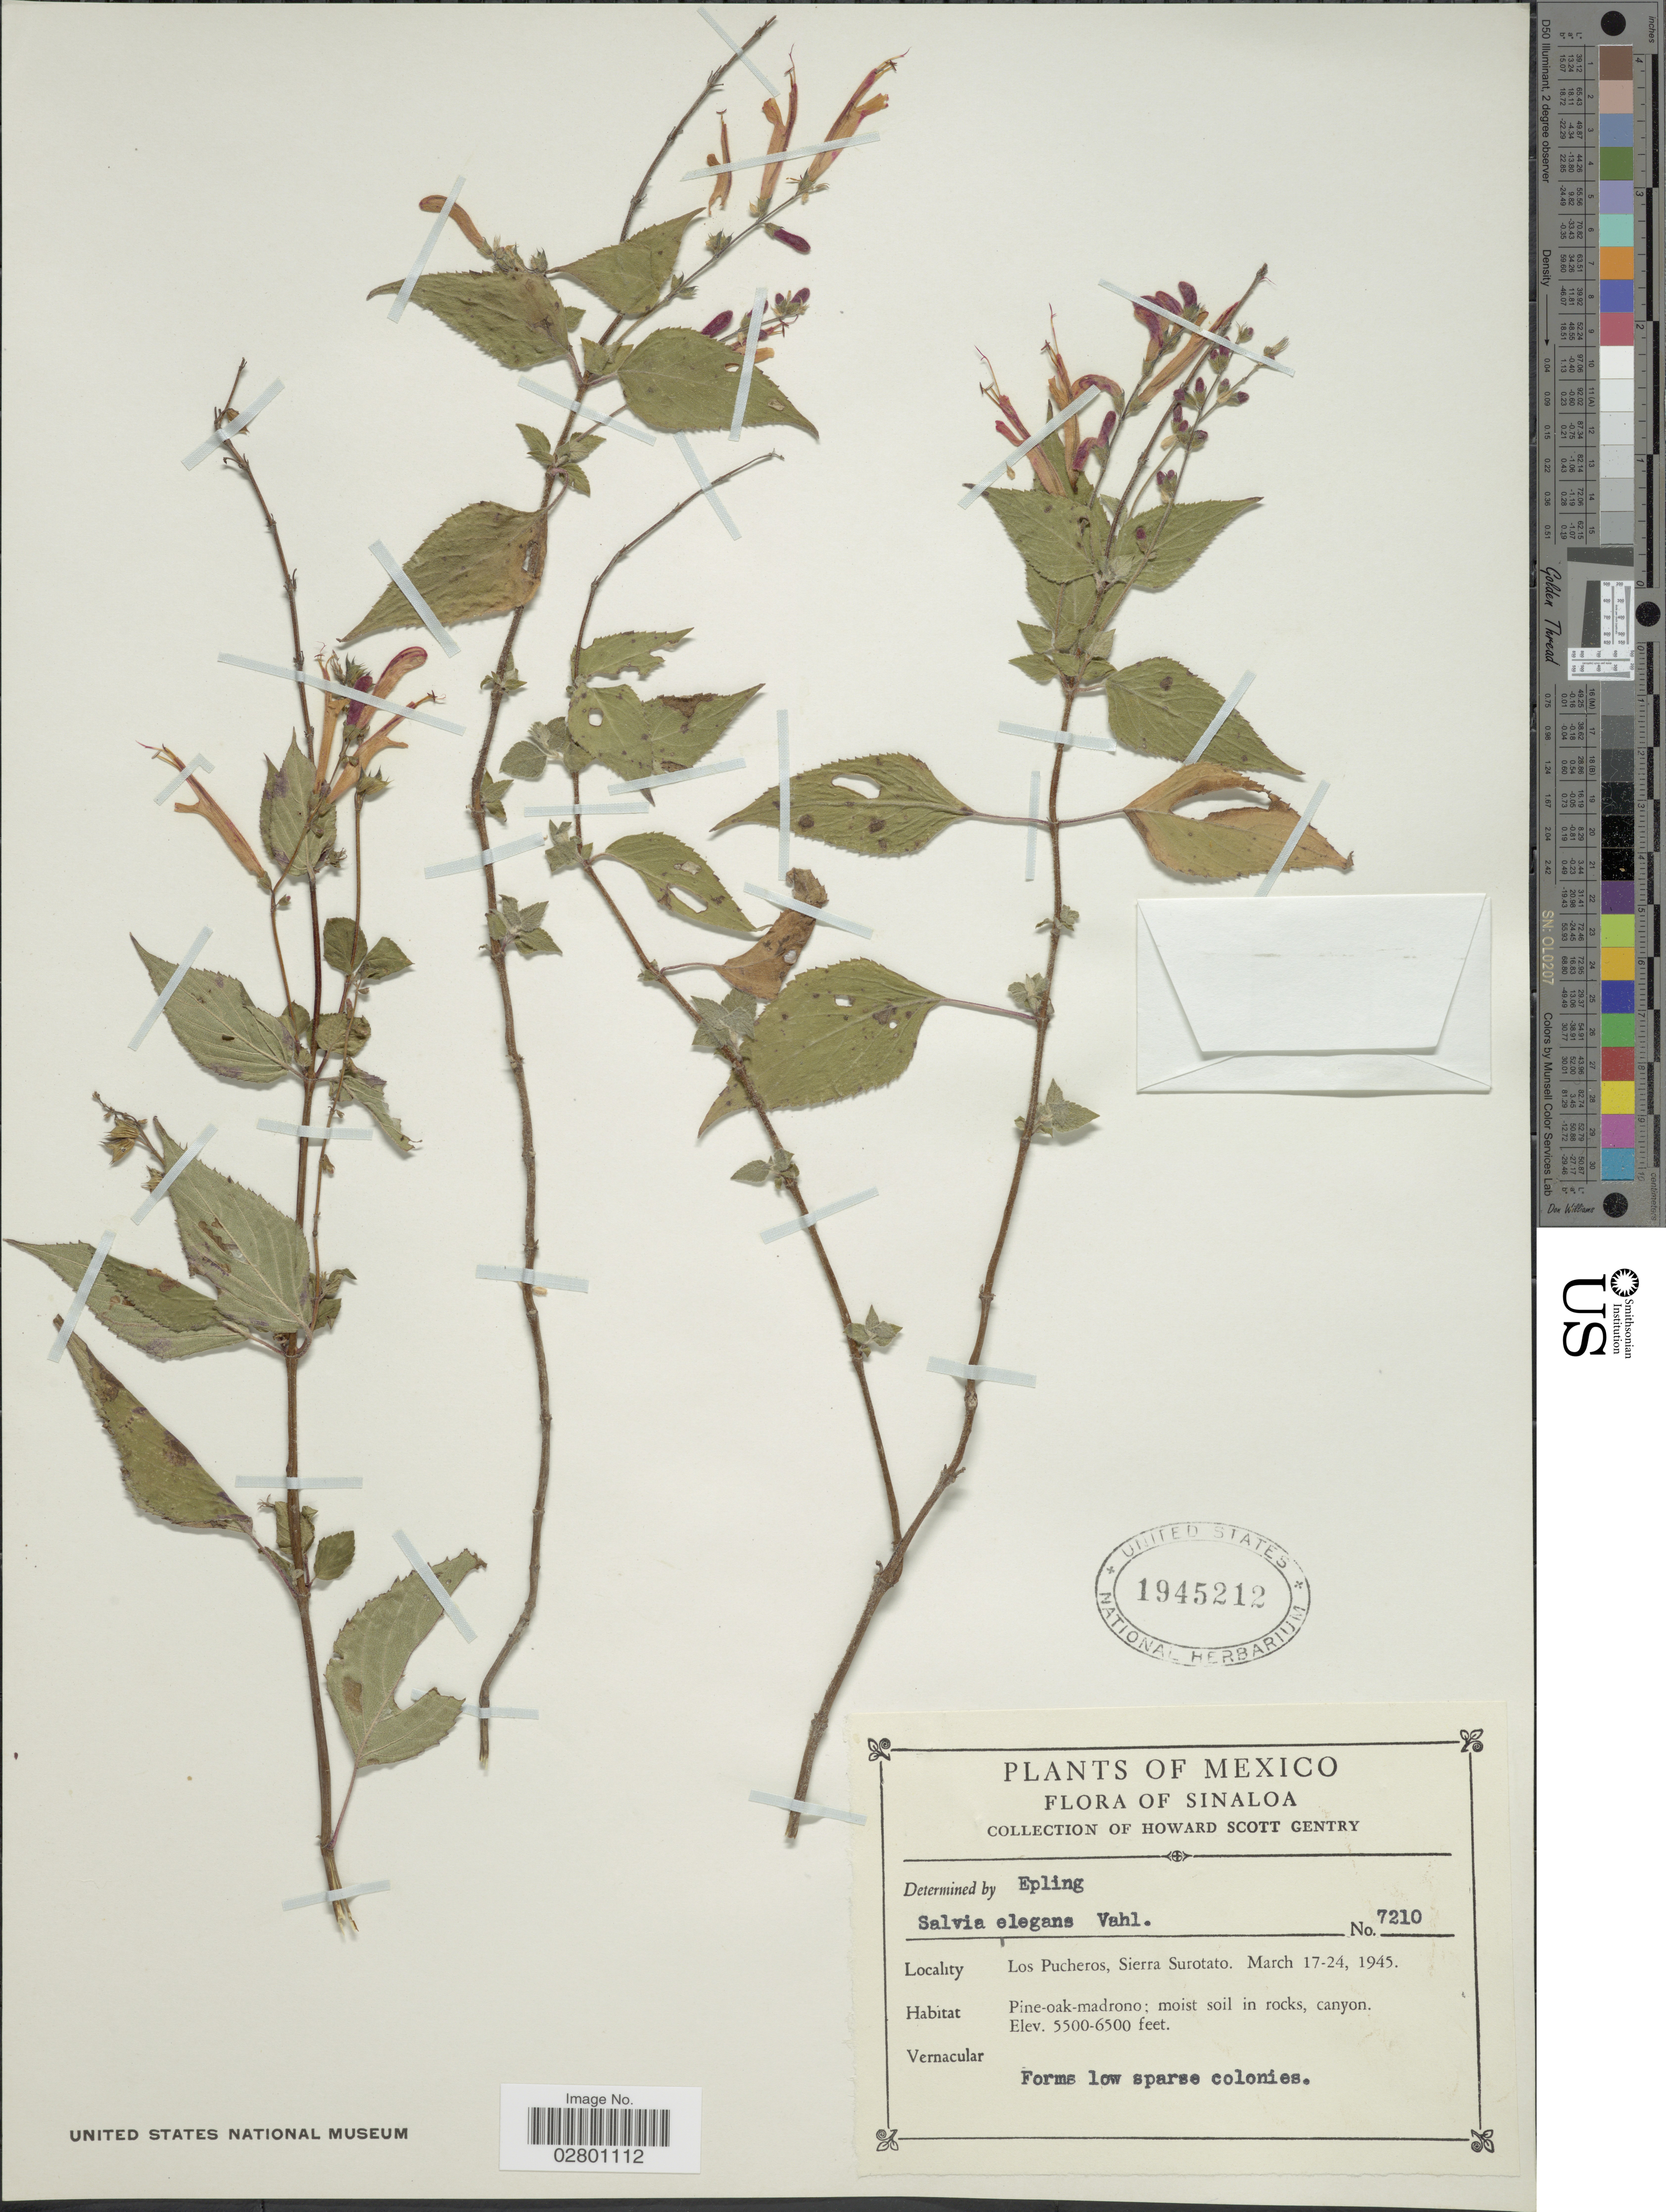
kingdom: Plantae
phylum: Tracheophyta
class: Magnoliopsida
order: Lamiales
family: Lamiaceae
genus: Salvia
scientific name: Salvia elegans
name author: Vahl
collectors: H. S. Gentry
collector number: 7210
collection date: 1945-03-17/1945-03-24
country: Mexico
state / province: Sinaloa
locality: Los Pucheros, Sierra Surotato.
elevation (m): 1676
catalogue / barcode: US 1945212